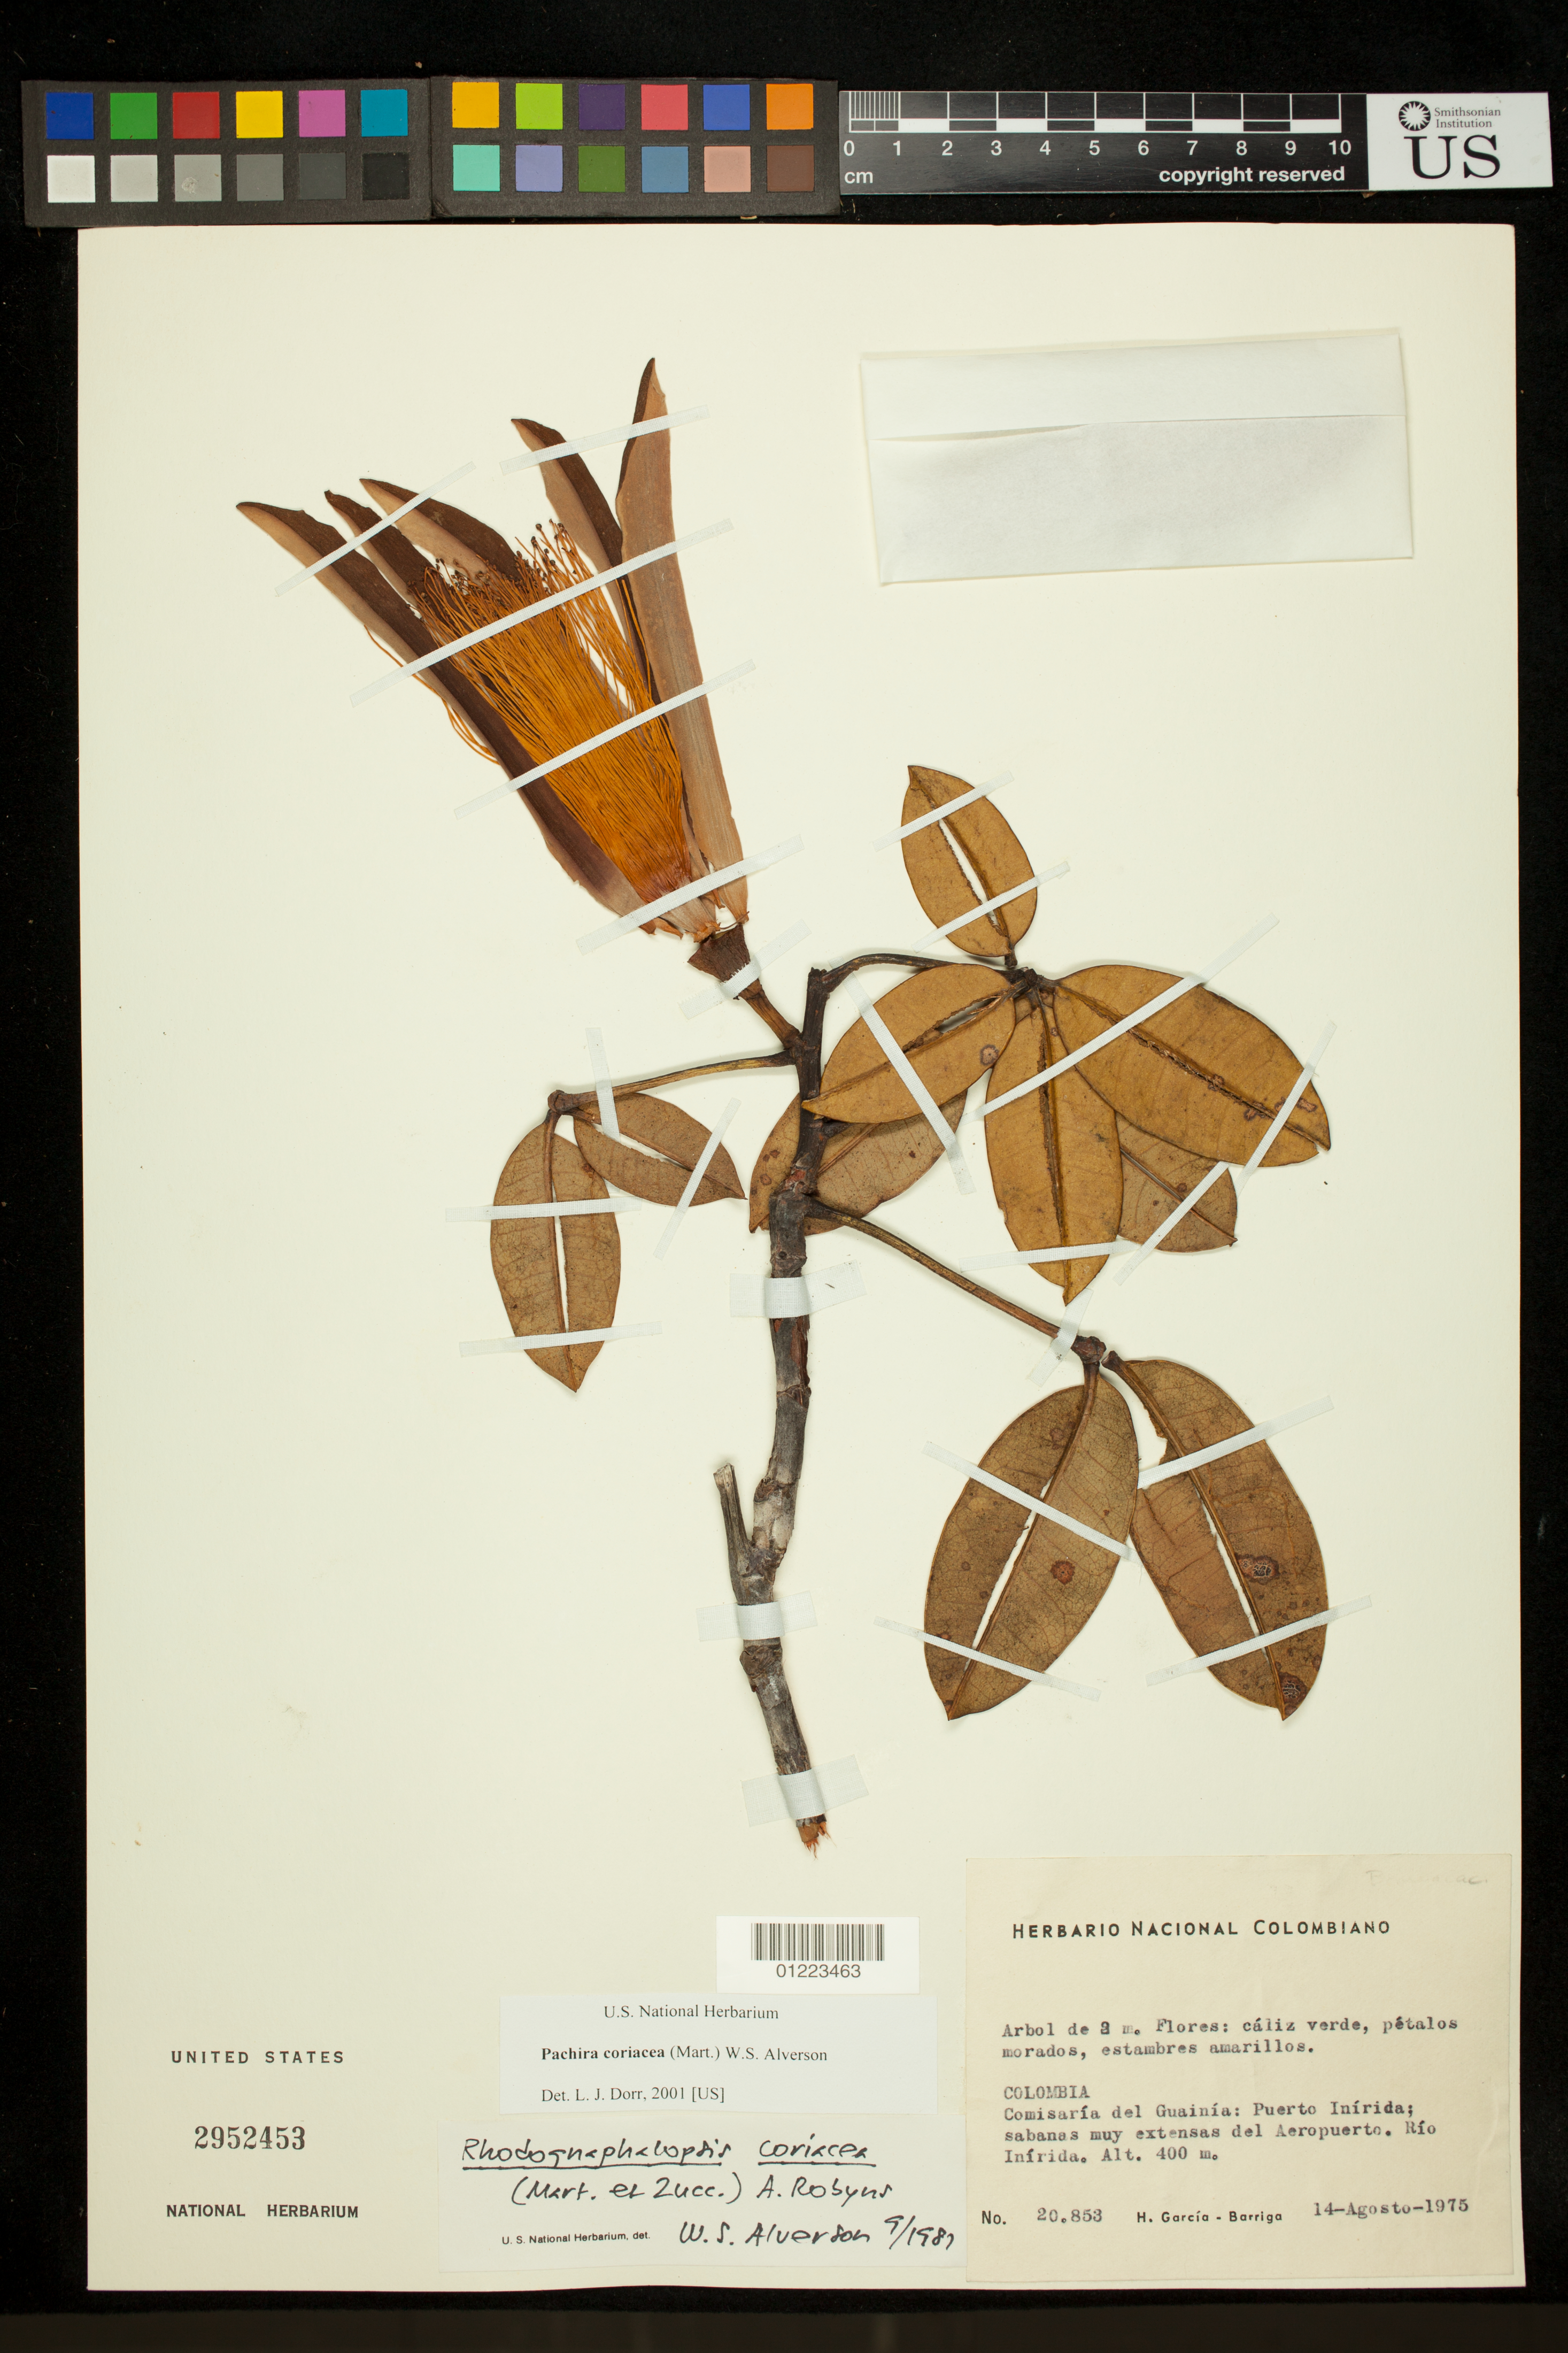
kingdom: Plantae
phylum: Tracheophyta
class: Magnoliopsida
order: Malvales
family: Malvaceae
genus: Pachira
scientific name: Pachira coriacea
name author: (C. Mart.) W.S. Alverson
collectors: H. García Barriga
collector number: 20853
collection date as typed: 8/14/1975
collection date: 1975-08-14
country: Colombia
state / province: Guainía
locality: Comisaría del Guainía: Puerto Inírida; sabanas muy extensas del Aeropuerto. Río Inírida.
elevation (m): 400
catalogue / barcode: US 2952453